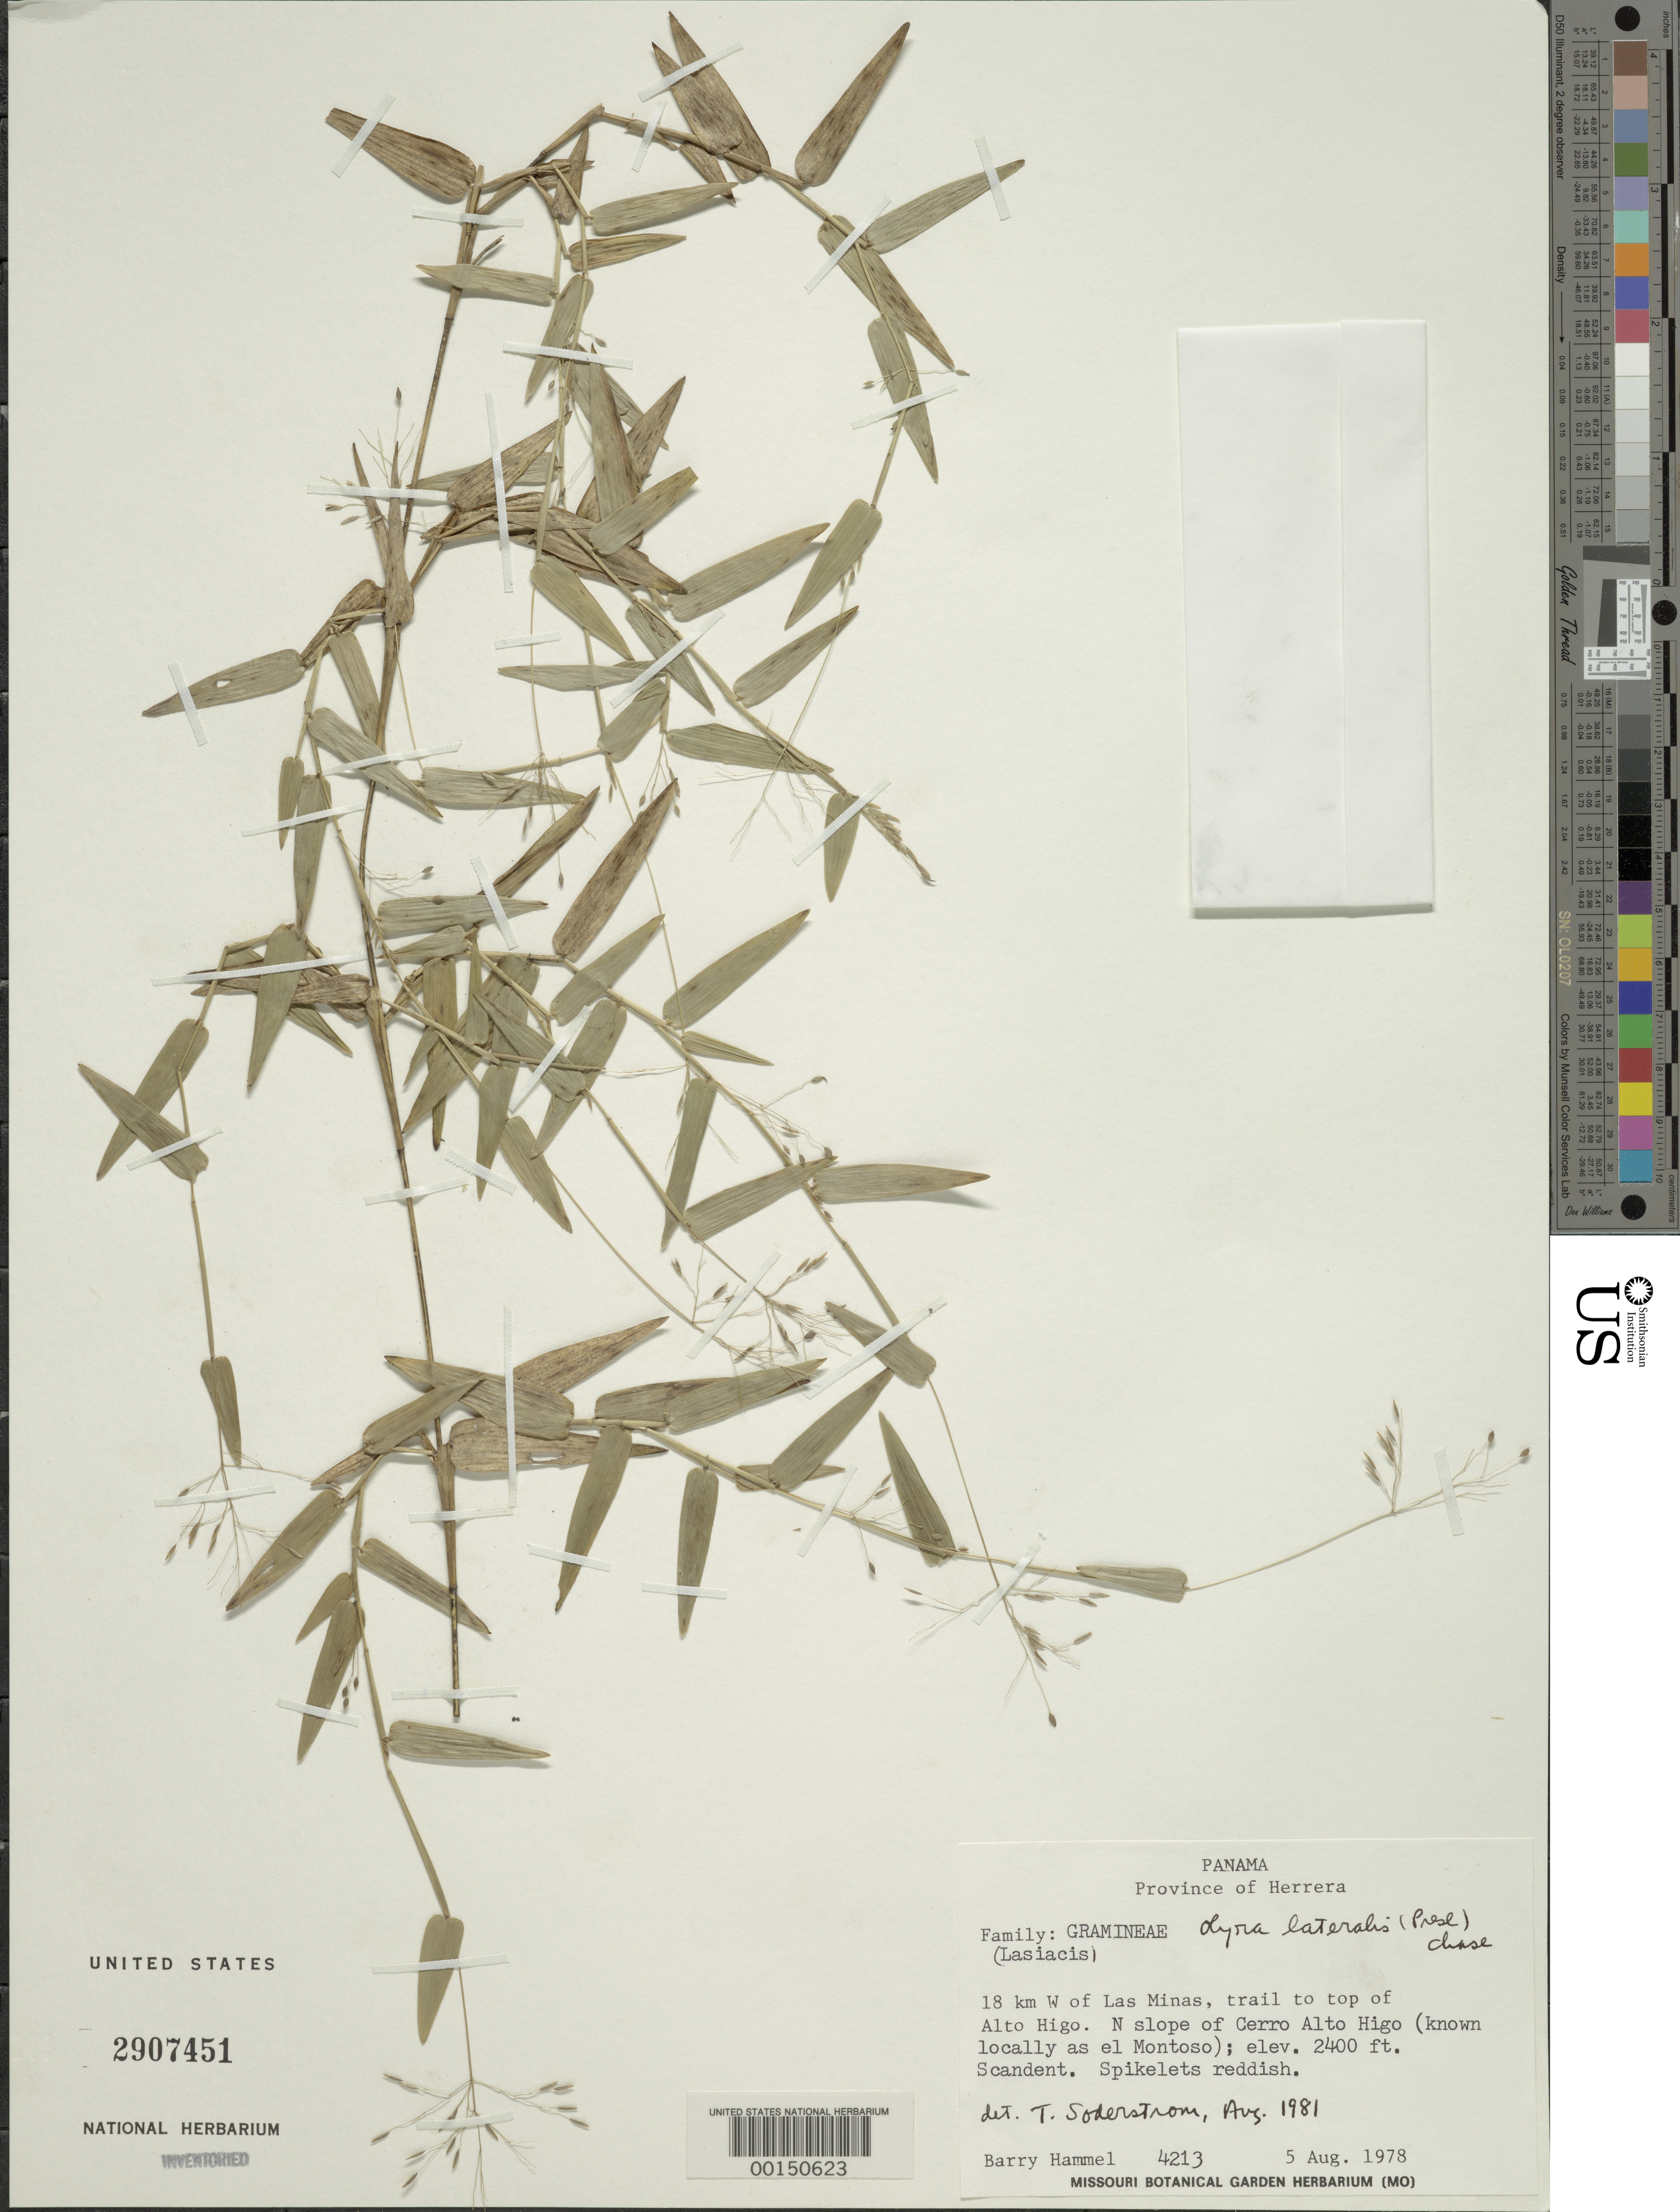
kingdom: Plantae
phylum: Tracheophyta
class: Liliopsida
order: Poales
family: Poaceae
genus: Parodiolyra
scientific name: Parodiolyra lateralis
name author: (J. Presl ex Nees) Soderstr. & Zuloaga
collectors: B. Hammel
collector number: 4213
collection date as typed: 05 Aug 1978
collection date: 1978-08-05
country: Panama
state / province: Herrera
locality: Cerro Alto Higo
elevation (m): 732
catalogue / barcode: US 2907451